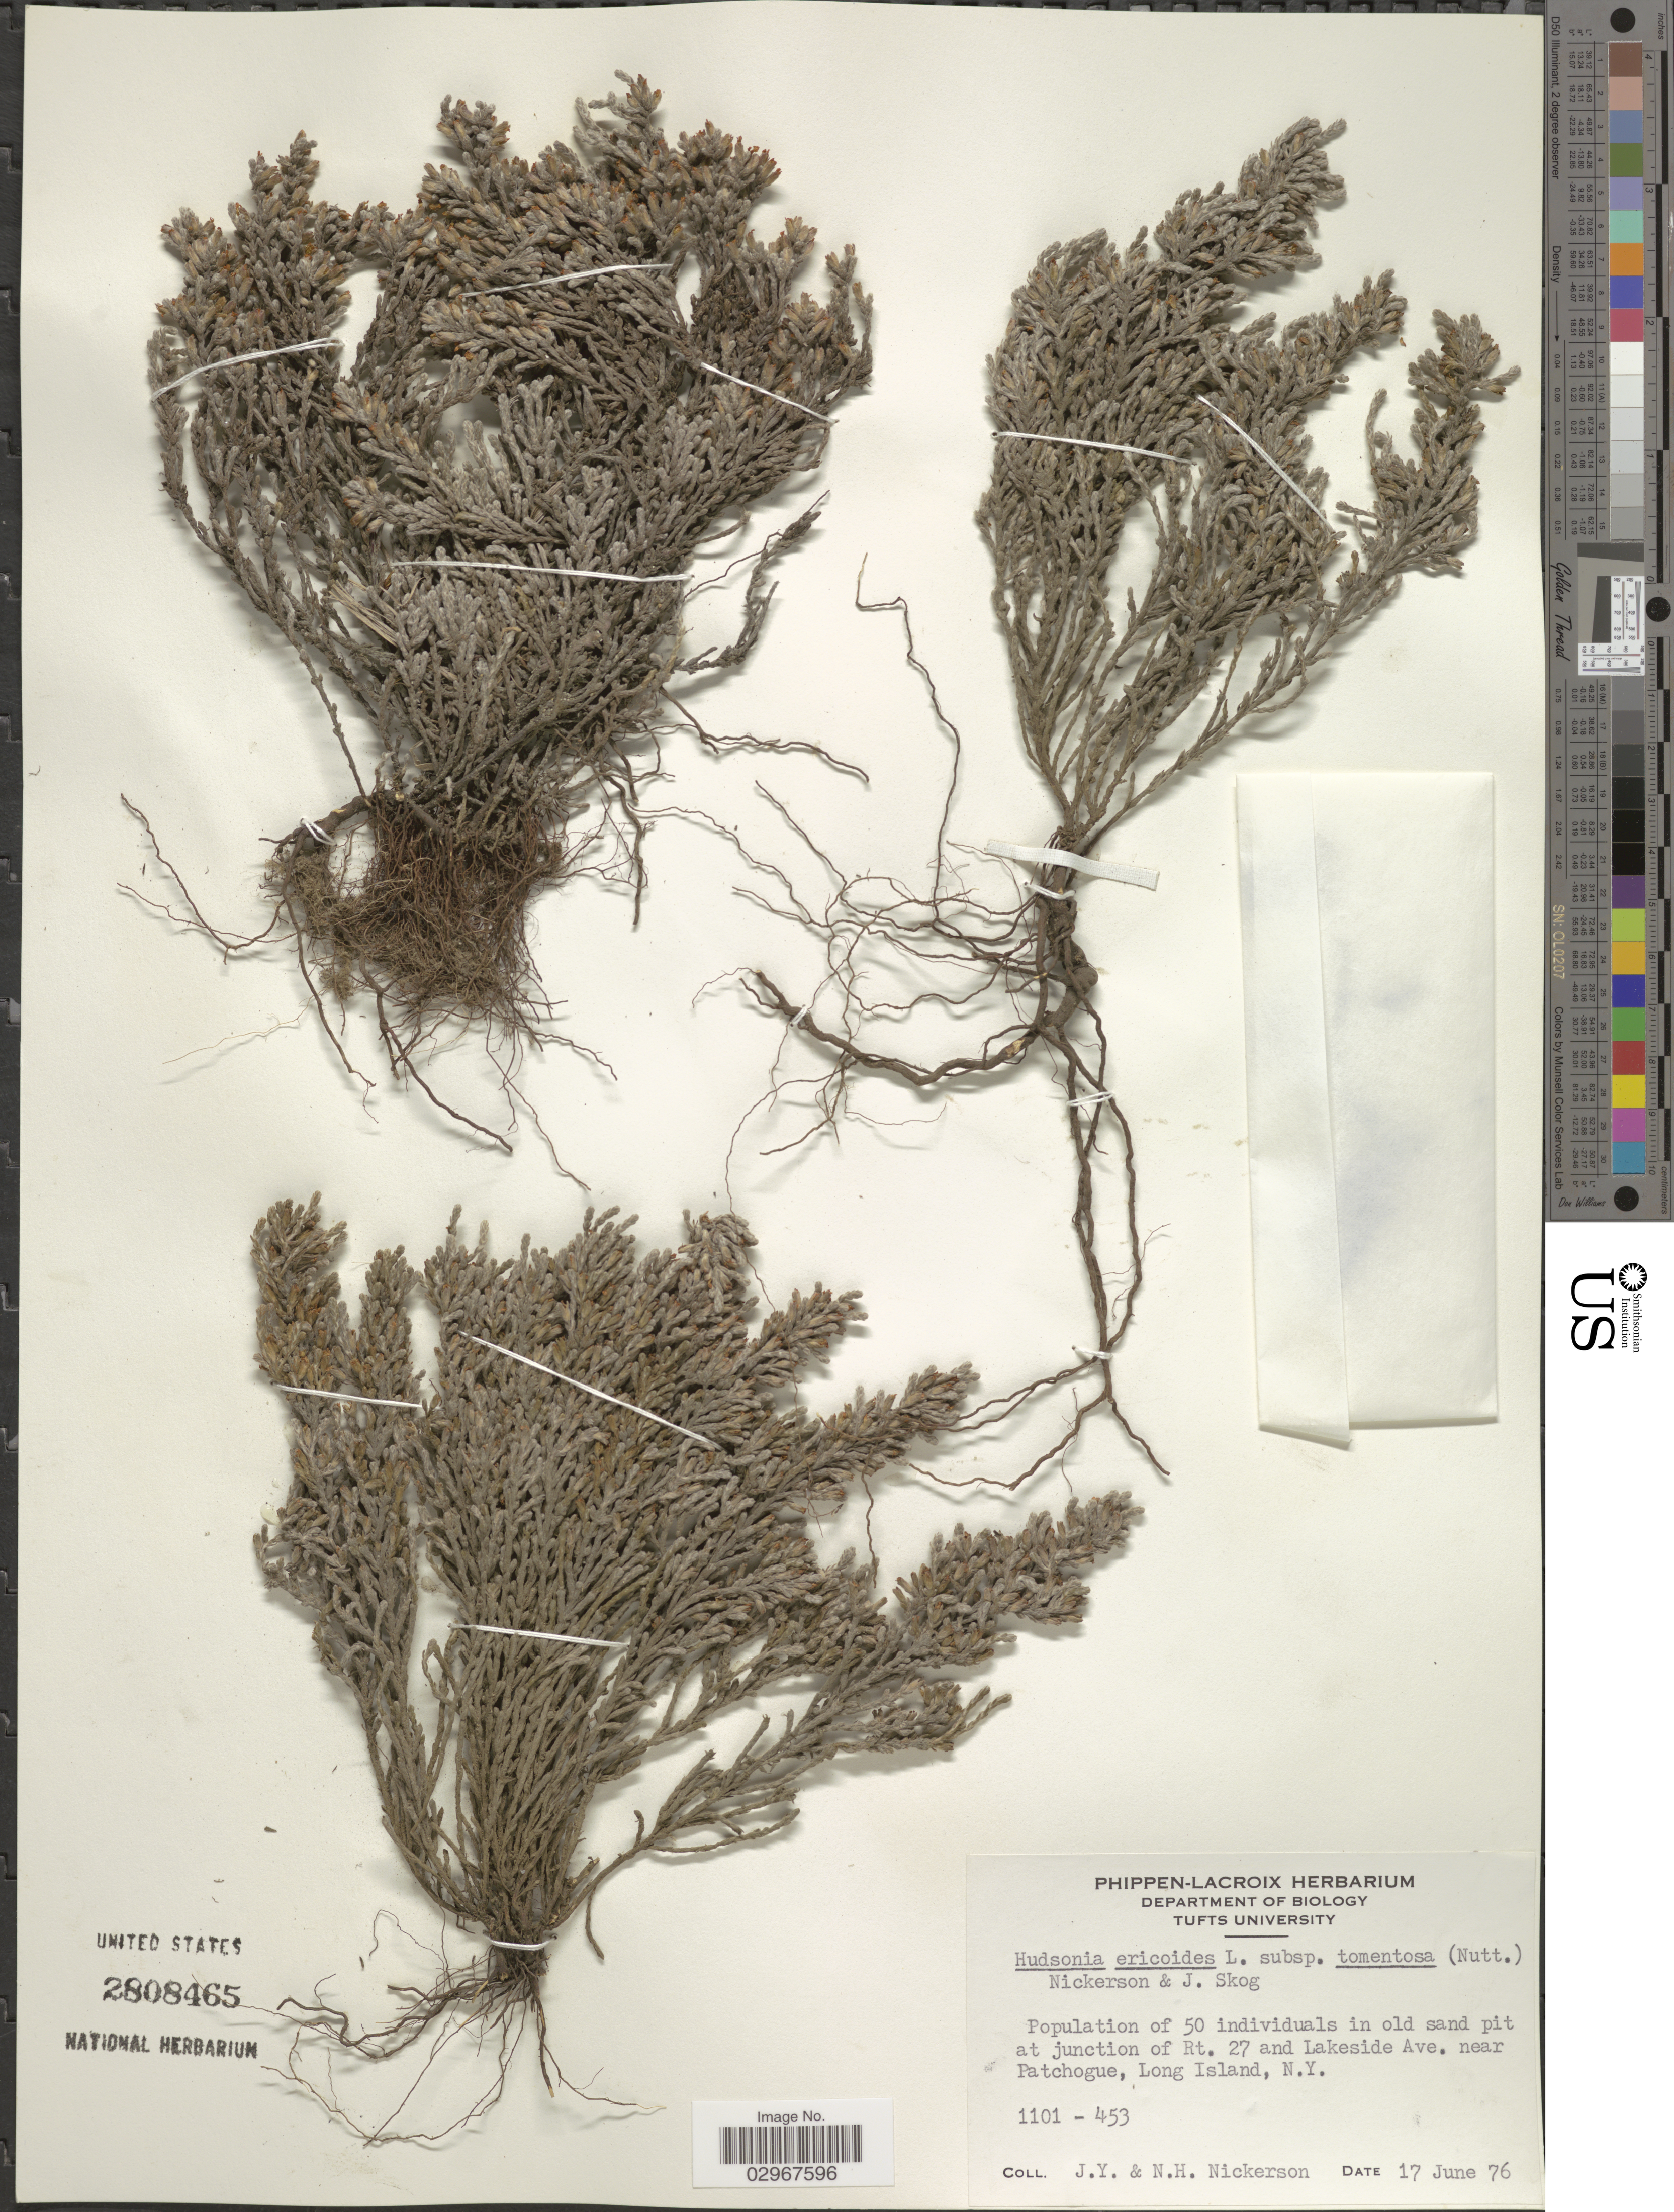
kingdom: Plantae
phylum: Tracheophyta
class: Magnoliopsida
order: Malvales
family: Cistaceae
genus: Hudsonia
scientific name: Hudsonia tomentosa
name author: Nutt.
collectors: N. Nickerson & N. Nickerson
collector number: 1101-453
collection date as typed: Transcribed d/m/y: 17/6/76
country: United States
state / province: New York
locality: Old sand pit at junction of Rt. 27 and Lakeside Ave. near Patchogue, Long Island, N. Y.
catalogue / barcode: US 2808465